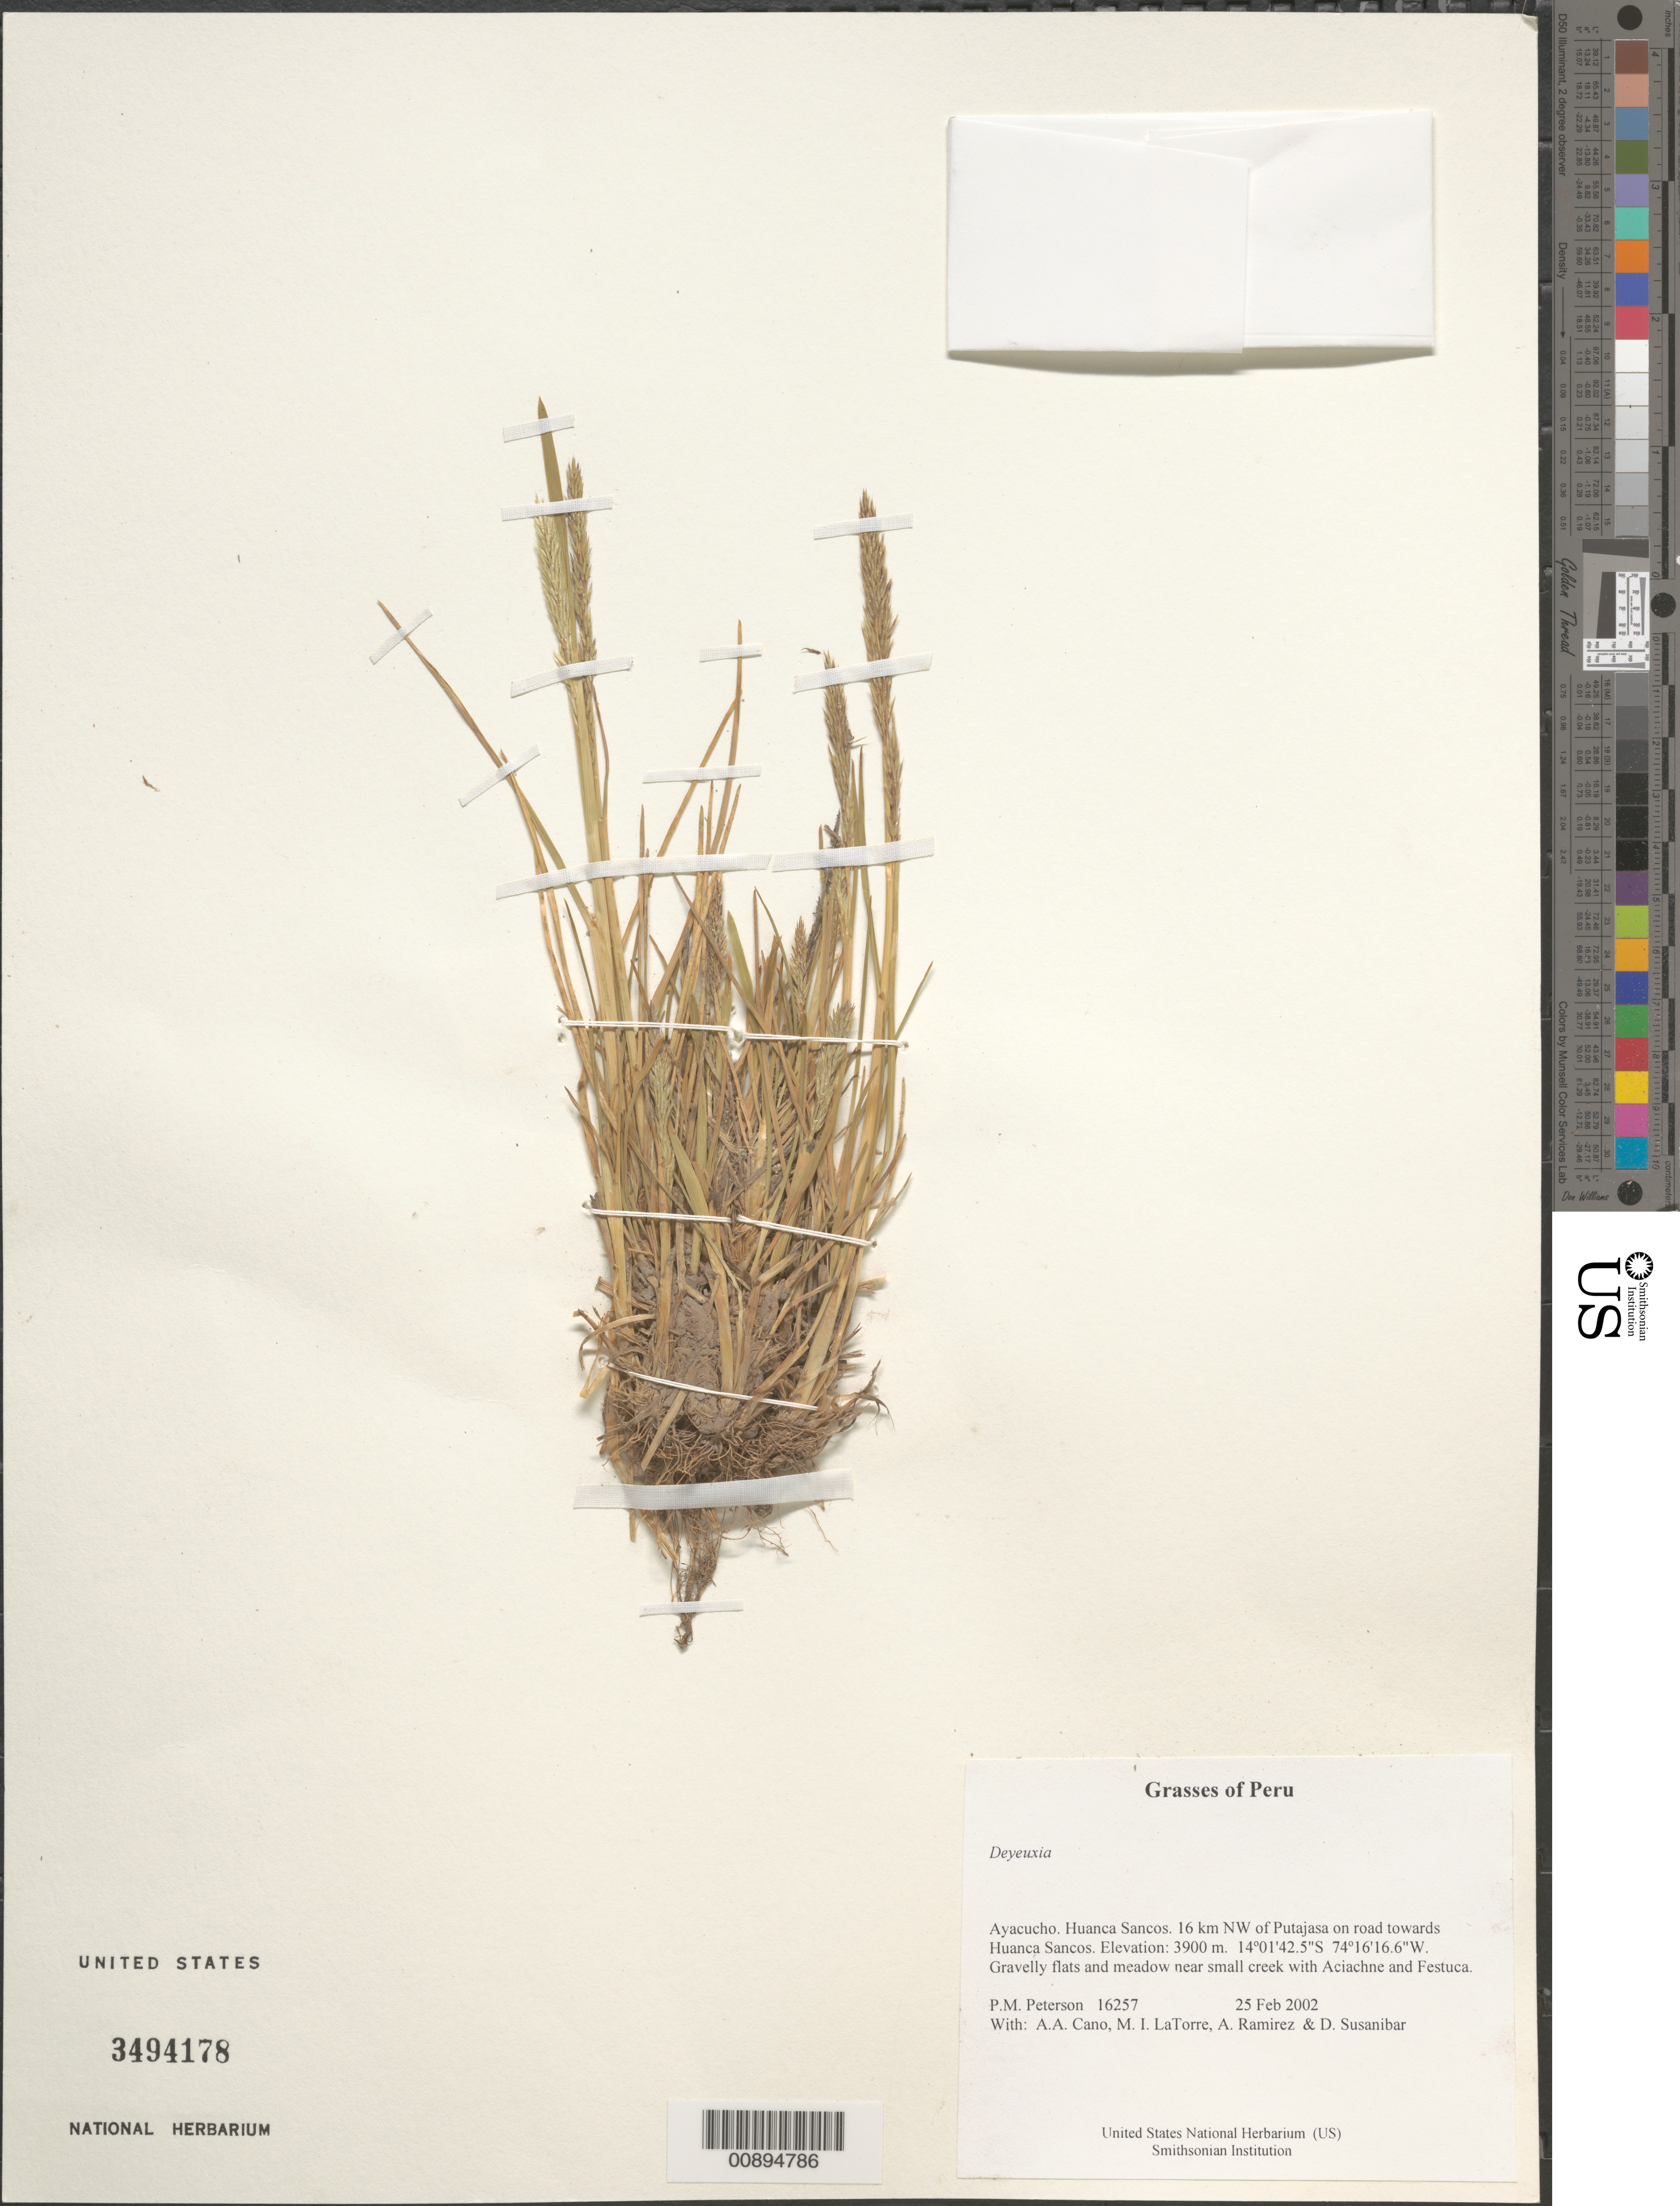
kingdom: Plantae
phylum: Tracheophyta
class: Liliopsida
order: Poales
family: Poaceae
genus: Calamagrostis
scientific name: Calamagrostis sp.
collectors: P. M. Peterson, A. Cano, M. I. La Torre, A. Ramírez & D. Susanibar Cruz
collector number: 16257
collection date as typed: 25 Feb 2002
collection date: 2002-02-25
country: Peru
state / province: Ayacucho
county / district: Huanca Sancos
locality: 16 km NW of Putajasa on road towards Huanca Sancos.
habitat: Gravelly flats and meadow near small creek with ~Aciachne and Festuca~.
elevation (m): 3900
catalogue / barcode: US 3494178